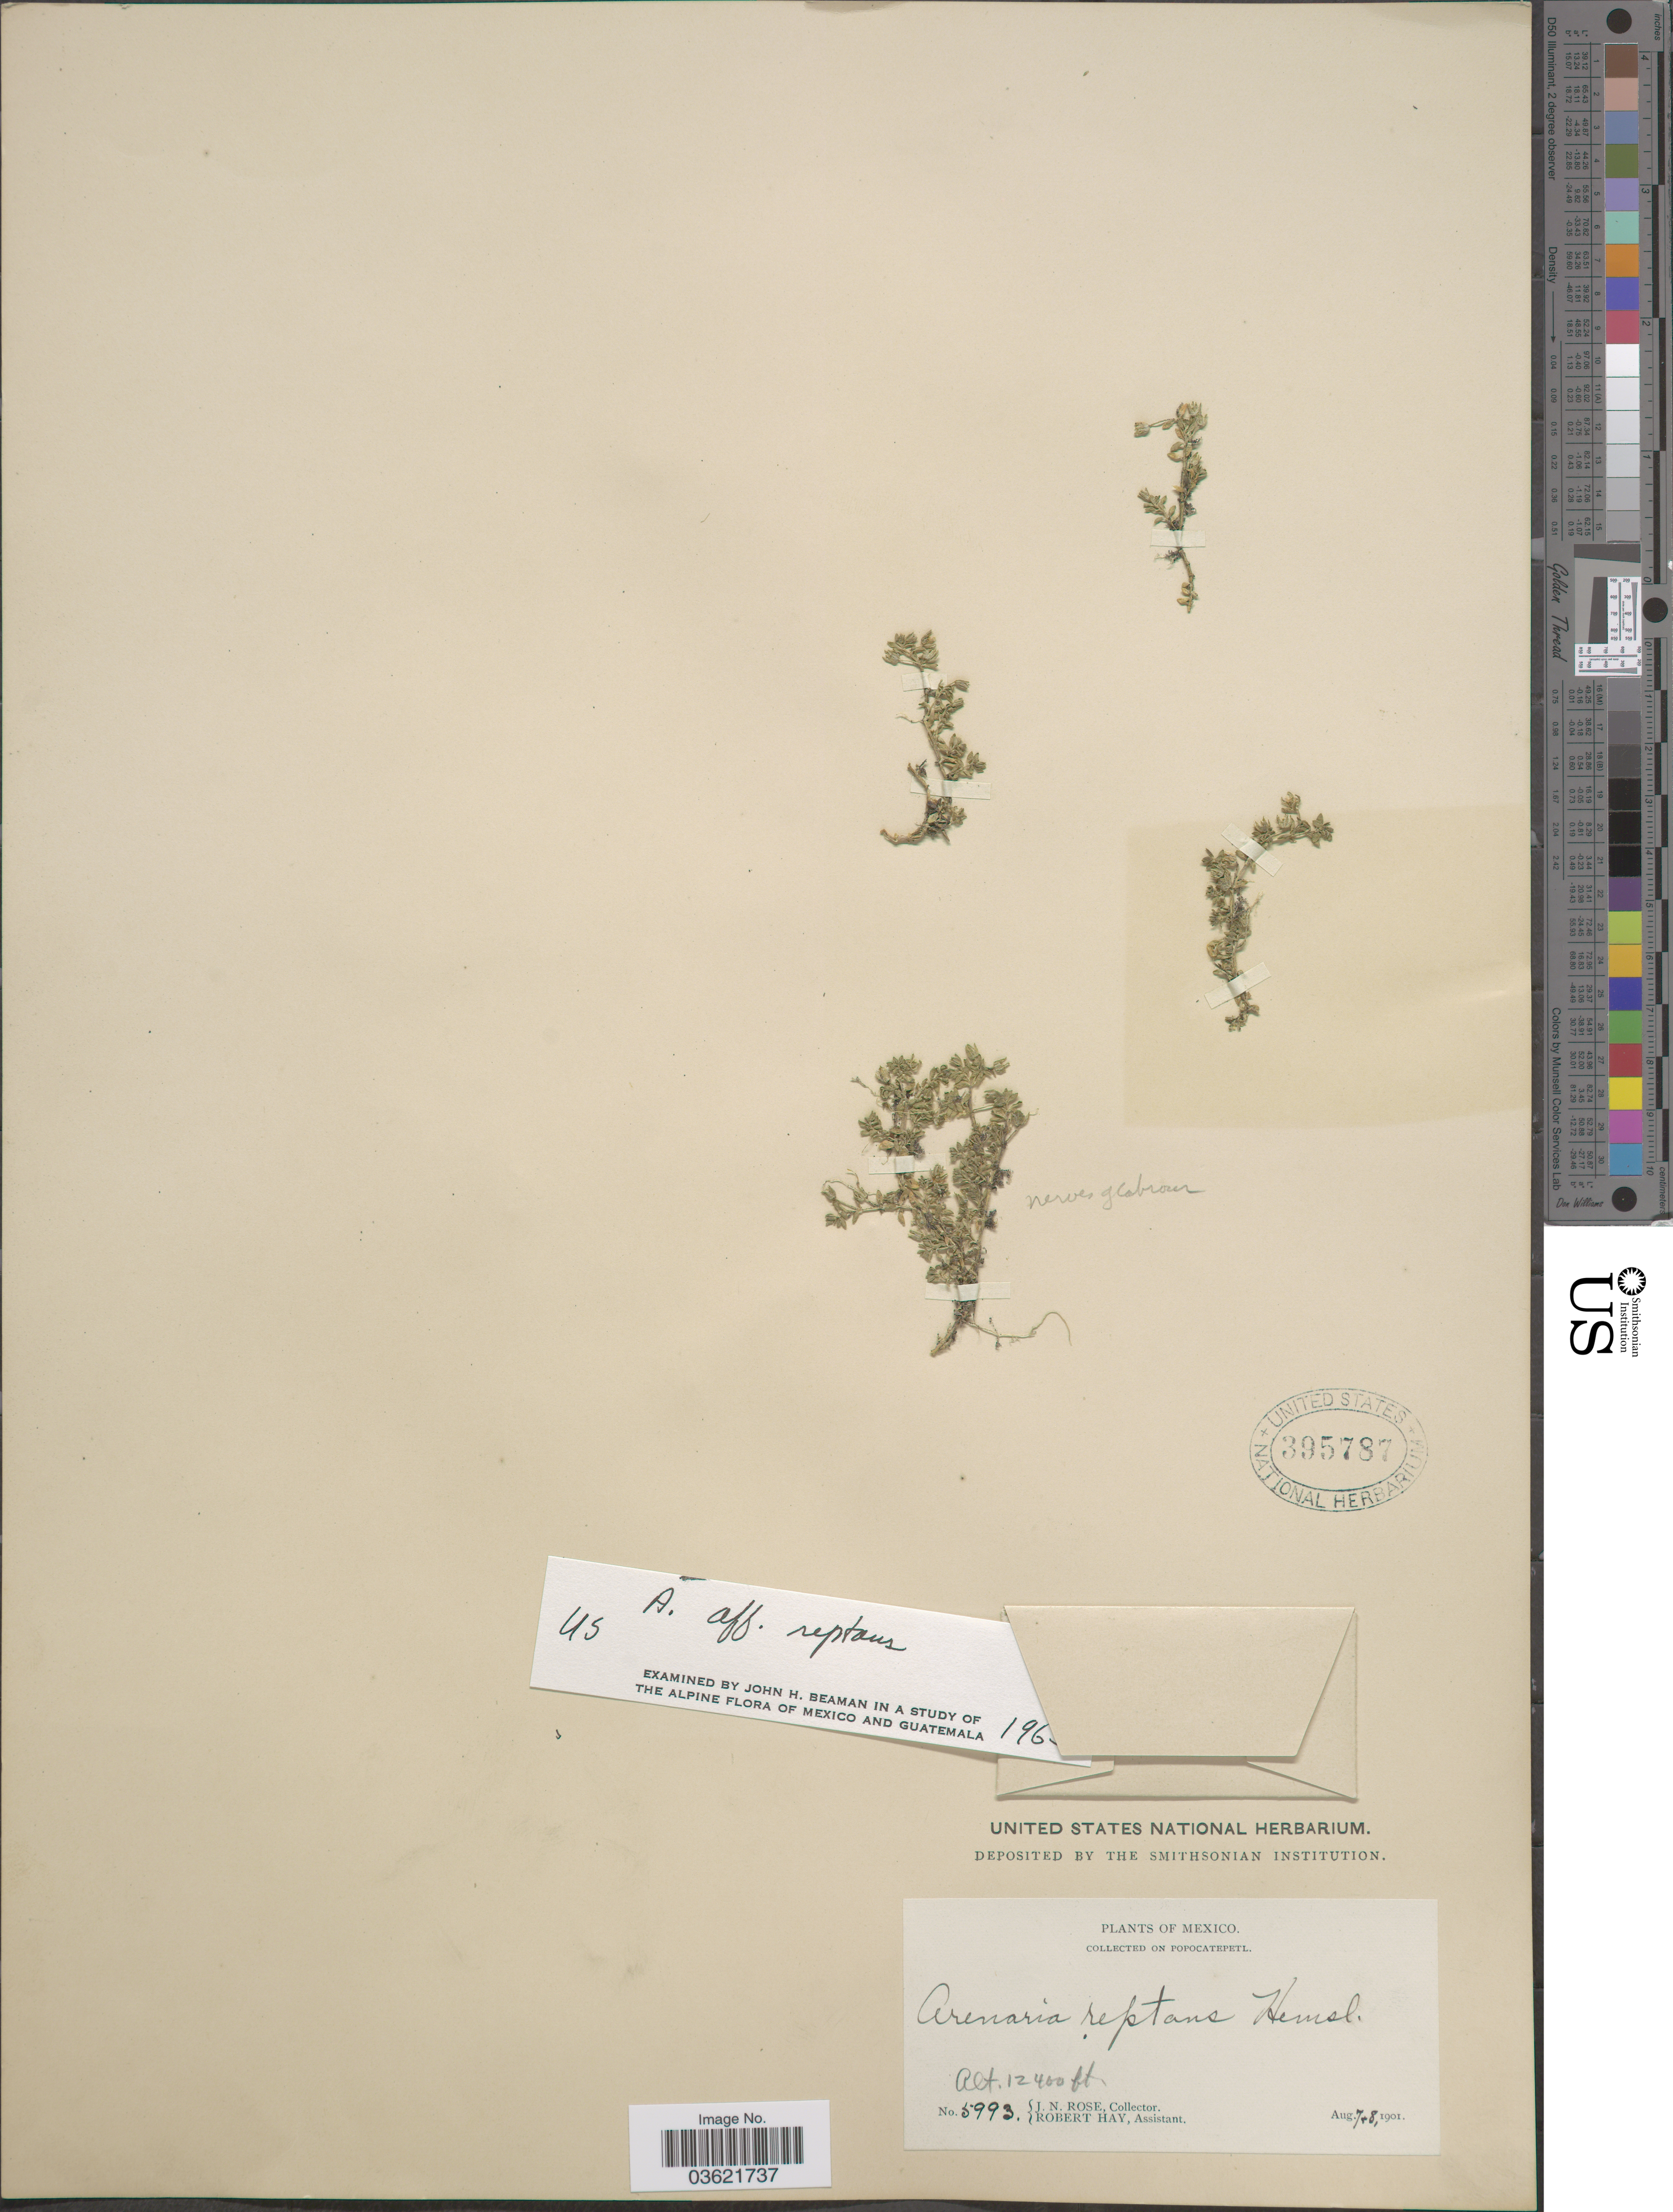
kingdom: Plantae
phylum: Tracheophyta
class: Magnoliopsida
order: Caryophyllales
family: Caryophyllaceae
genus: Arenaria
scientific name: Arenaria sp.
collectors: J. N. Rose & R. Hay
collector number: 5993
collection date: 1901-08-07/1901-08-08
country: Mexico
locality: On Popocatepetl.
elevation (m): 3780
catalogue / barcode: US 395787